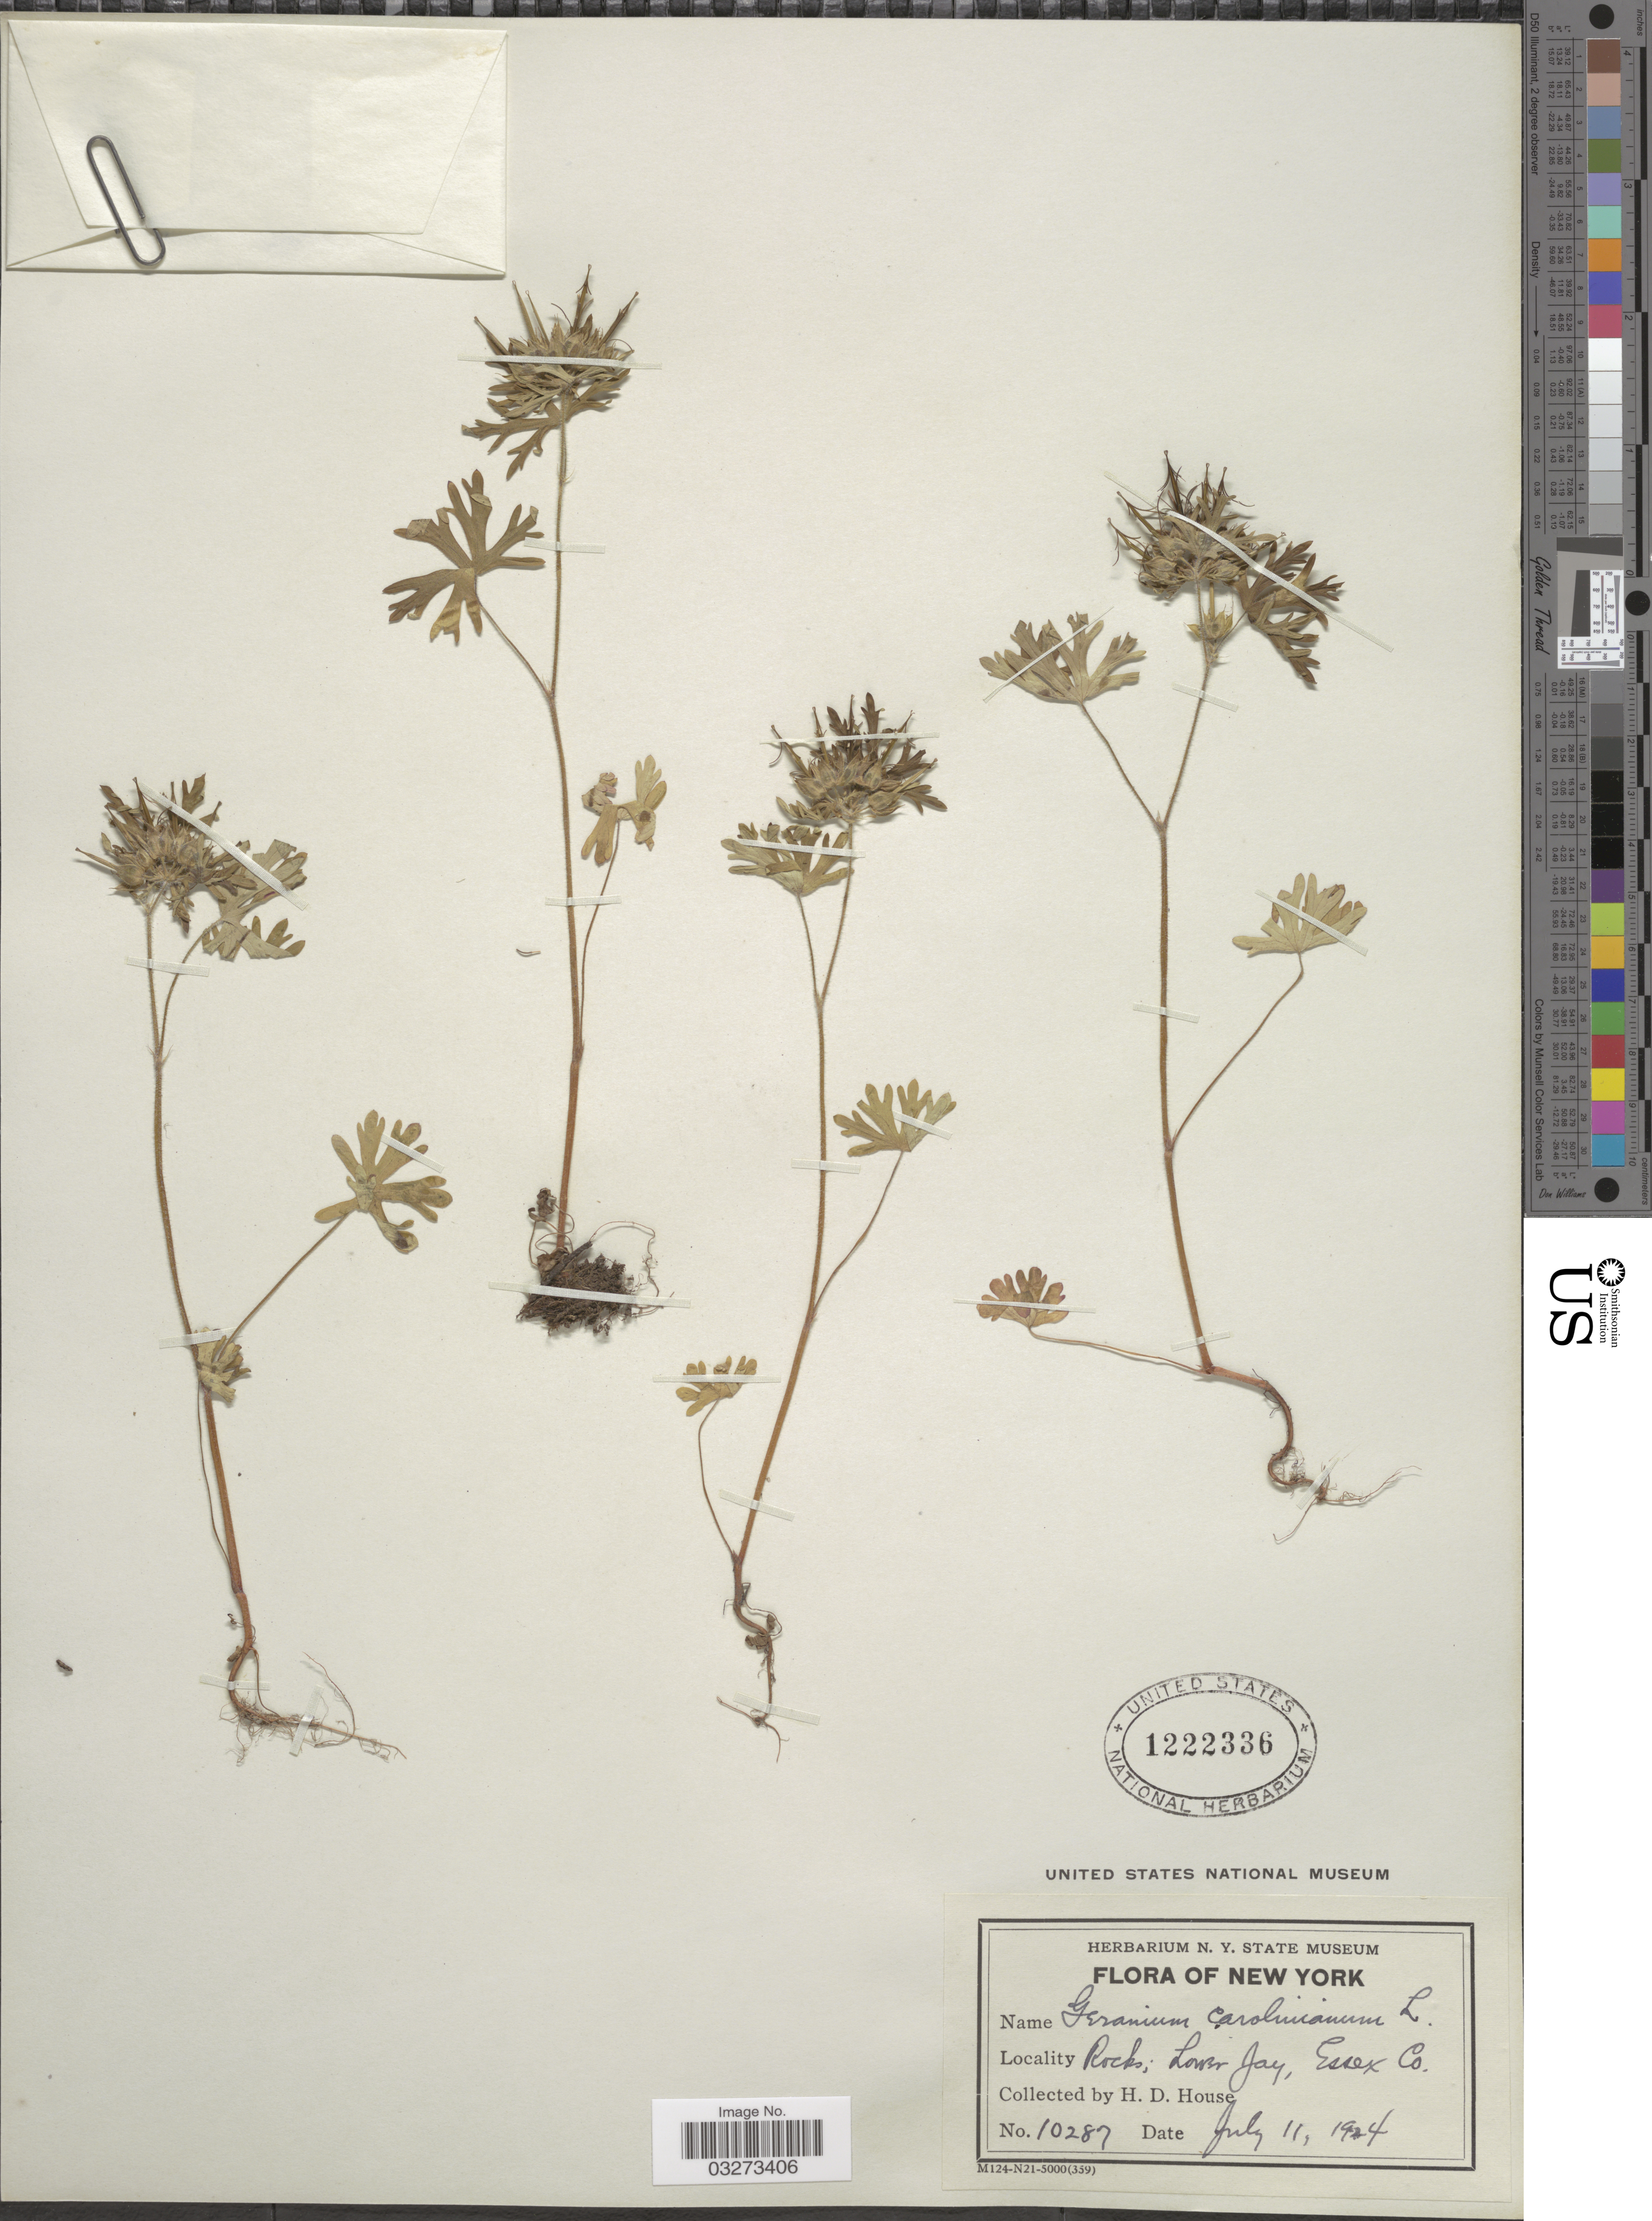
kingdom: Plantae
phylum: Tracheophyta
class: Magnoliopsida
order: Geraniales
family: Geraniaceae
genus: Geranium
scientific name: Geranium carolinianum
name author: L.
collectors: H. D. House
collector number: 10287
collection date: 1924-07-11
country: United States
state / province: New York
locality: Lower Jay, Essex Co.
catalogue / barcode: US 1222336